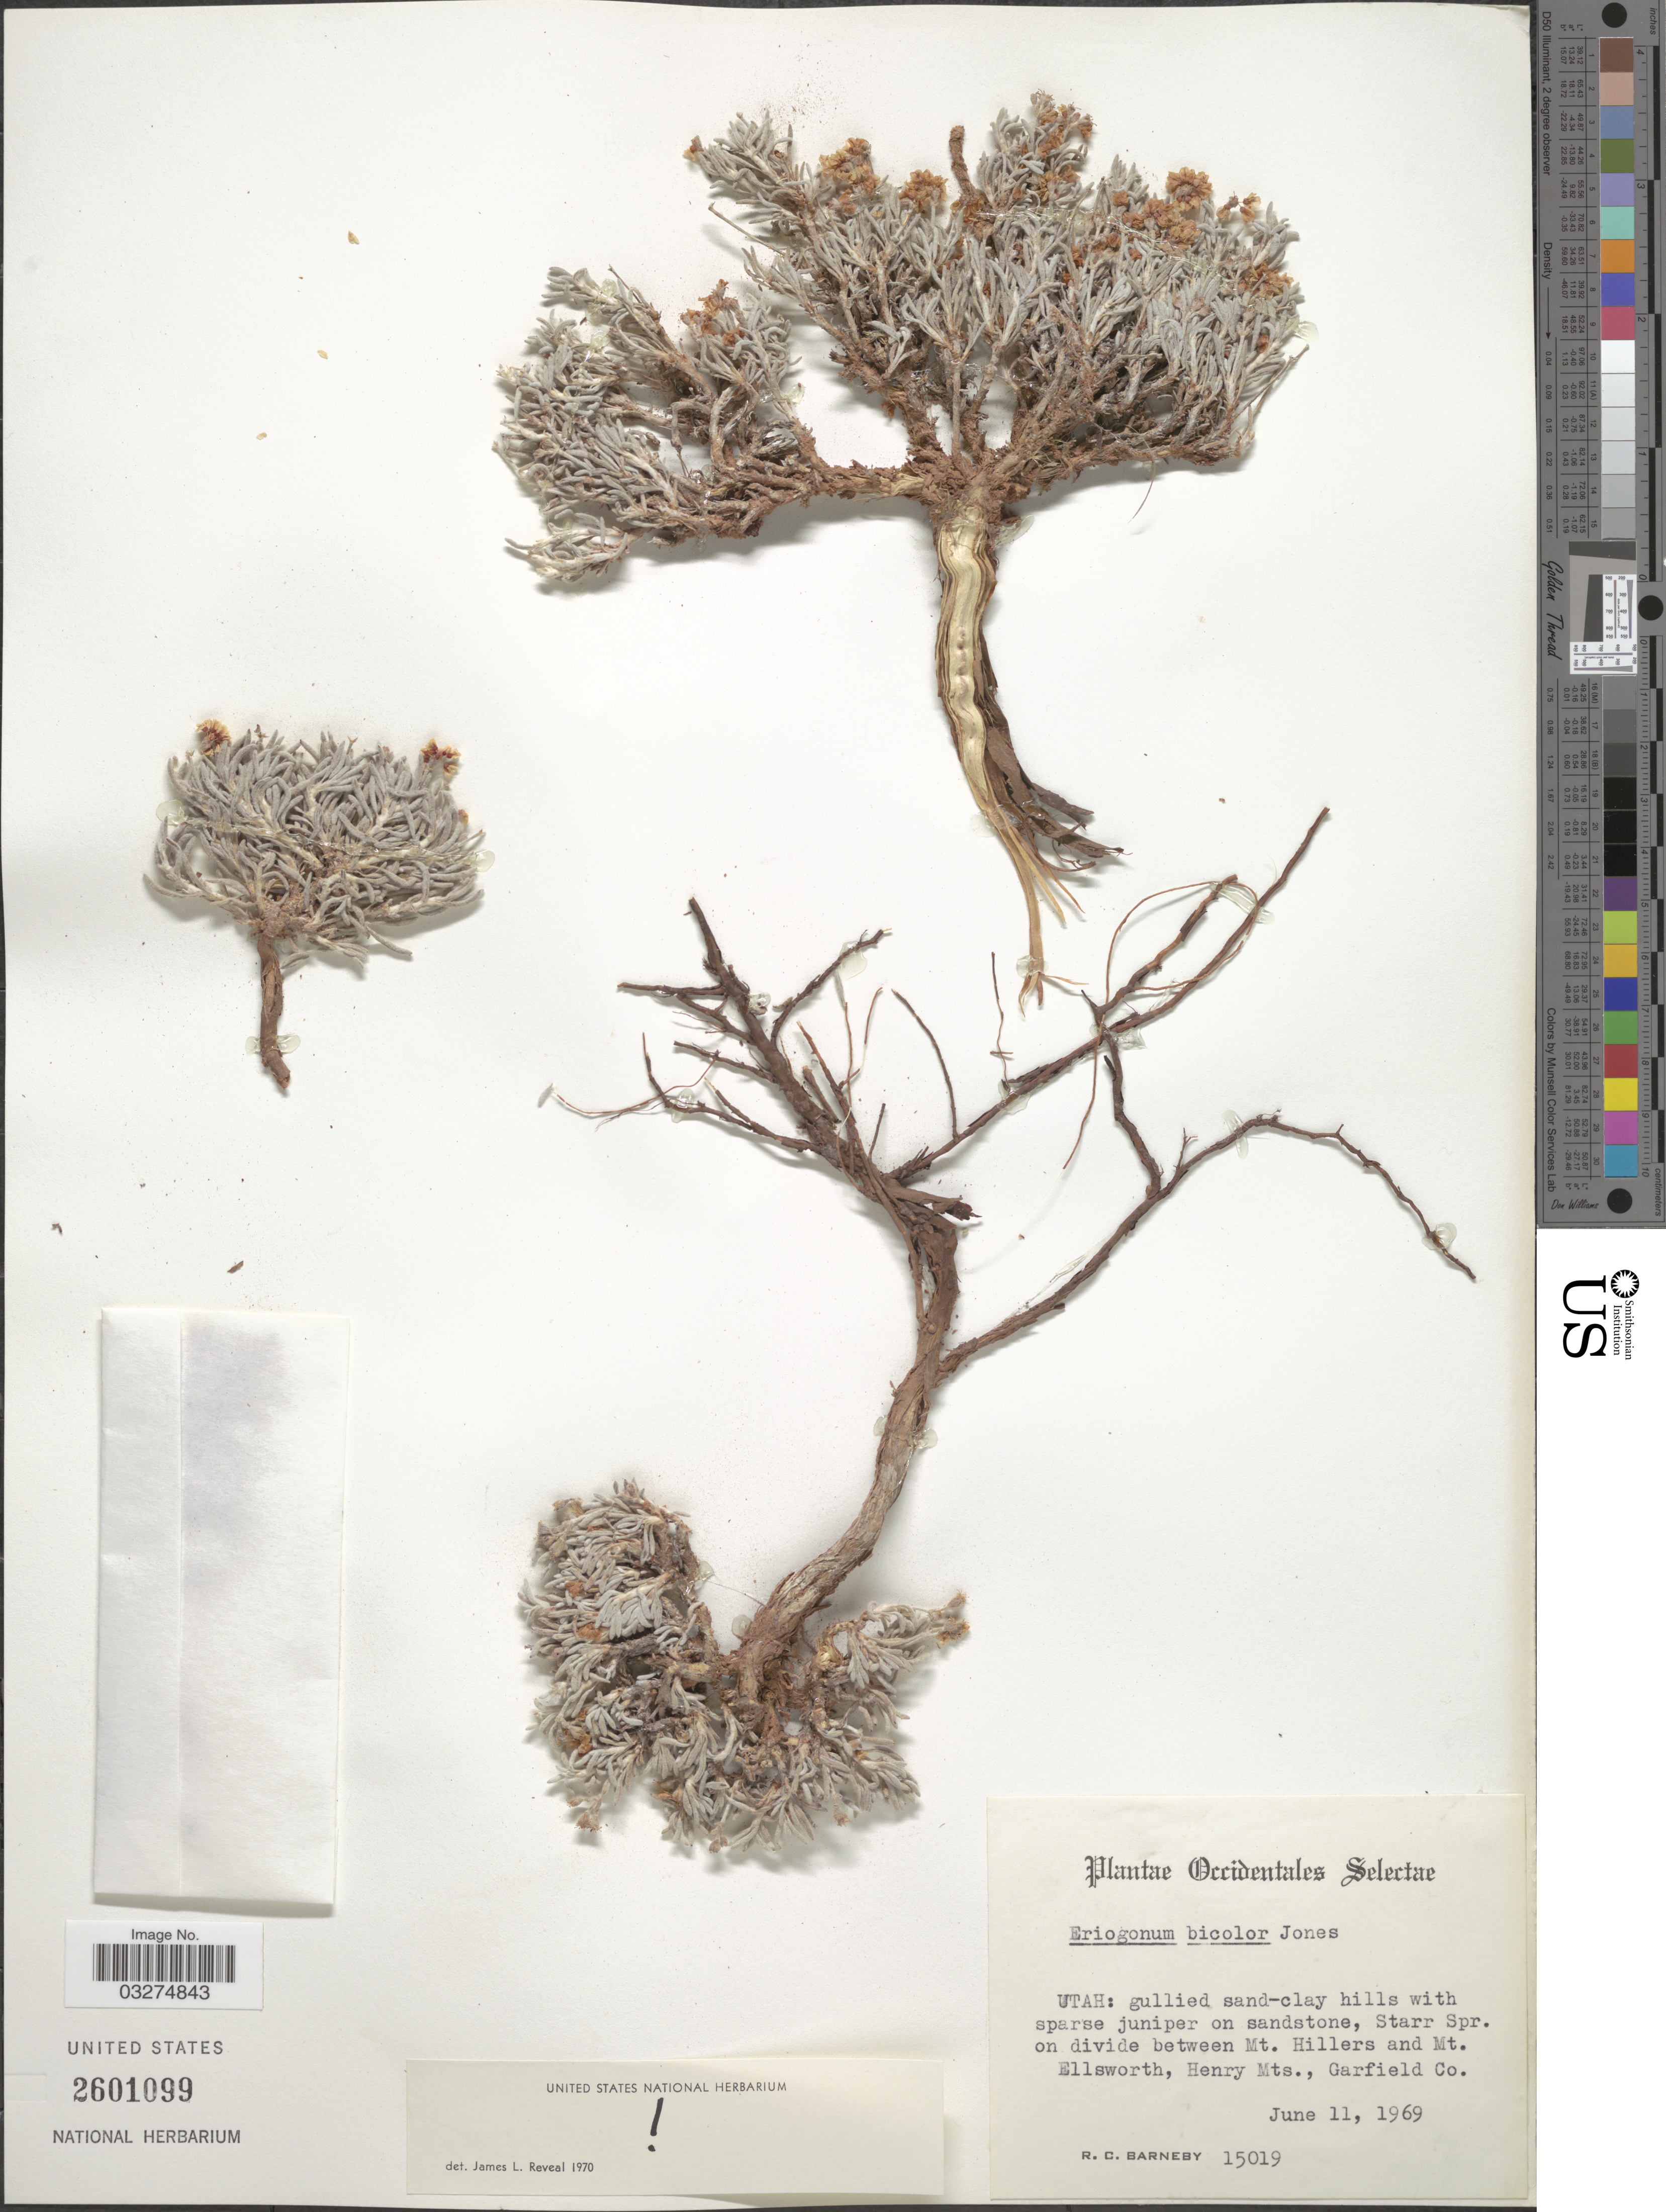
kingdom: Plantae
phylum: Tracheophyta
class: Magnoliopsida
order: Caryophyllales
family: Polygonaceae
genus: Eriogonum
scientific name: Eriogonum bicolor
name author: M.E. Jones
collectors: R. C. Barneby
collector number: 15019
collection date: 1969-06-11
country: United States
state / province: Utah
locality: Starr Spr. on divide between Mt. Hillers and Mt. Ellsworth, Henry Mts., Garfield Co.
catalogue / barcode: US 2601099